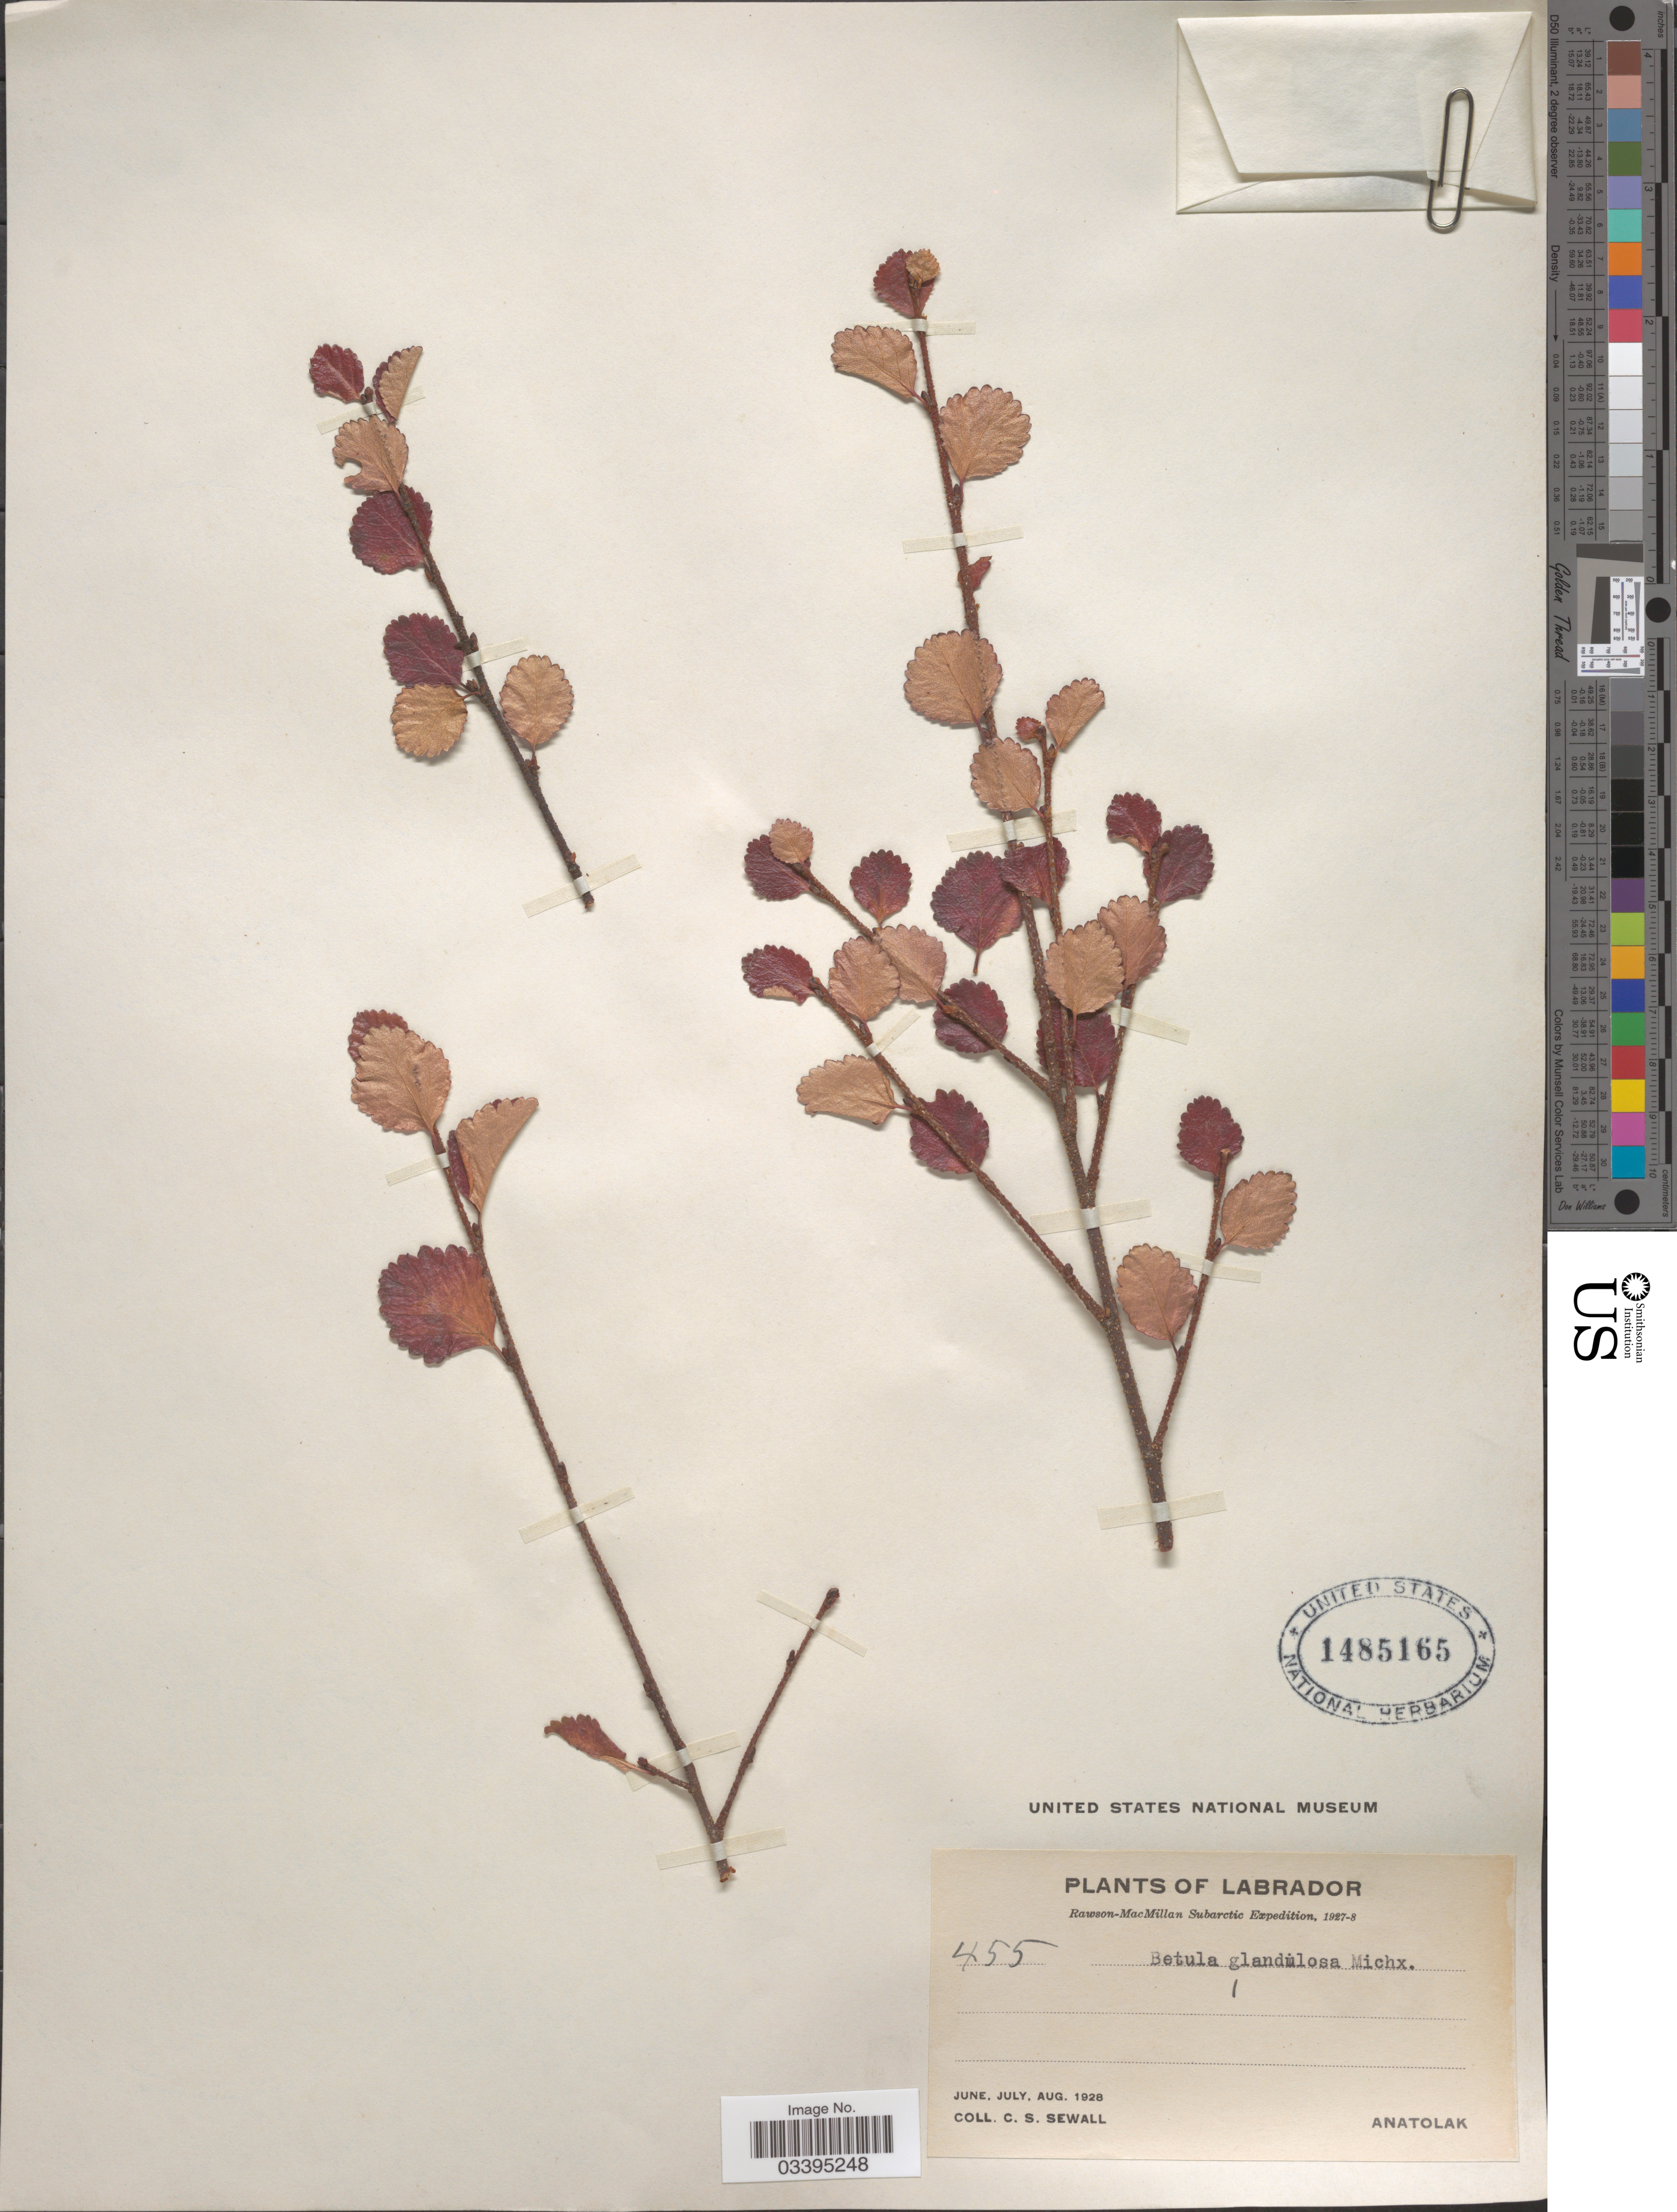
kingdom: Plantae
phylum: Tracheophyta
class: Magnoliopsida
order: Fagales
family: Betulaceae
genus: Betula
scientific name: Betula glandulosa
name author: Michx.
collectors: C. Sewall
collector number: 455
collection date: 1928-06/1928-08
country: Canada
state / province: Newfoundland and Labrador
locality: Labrador, Anatolak.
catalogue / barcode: US 1485165